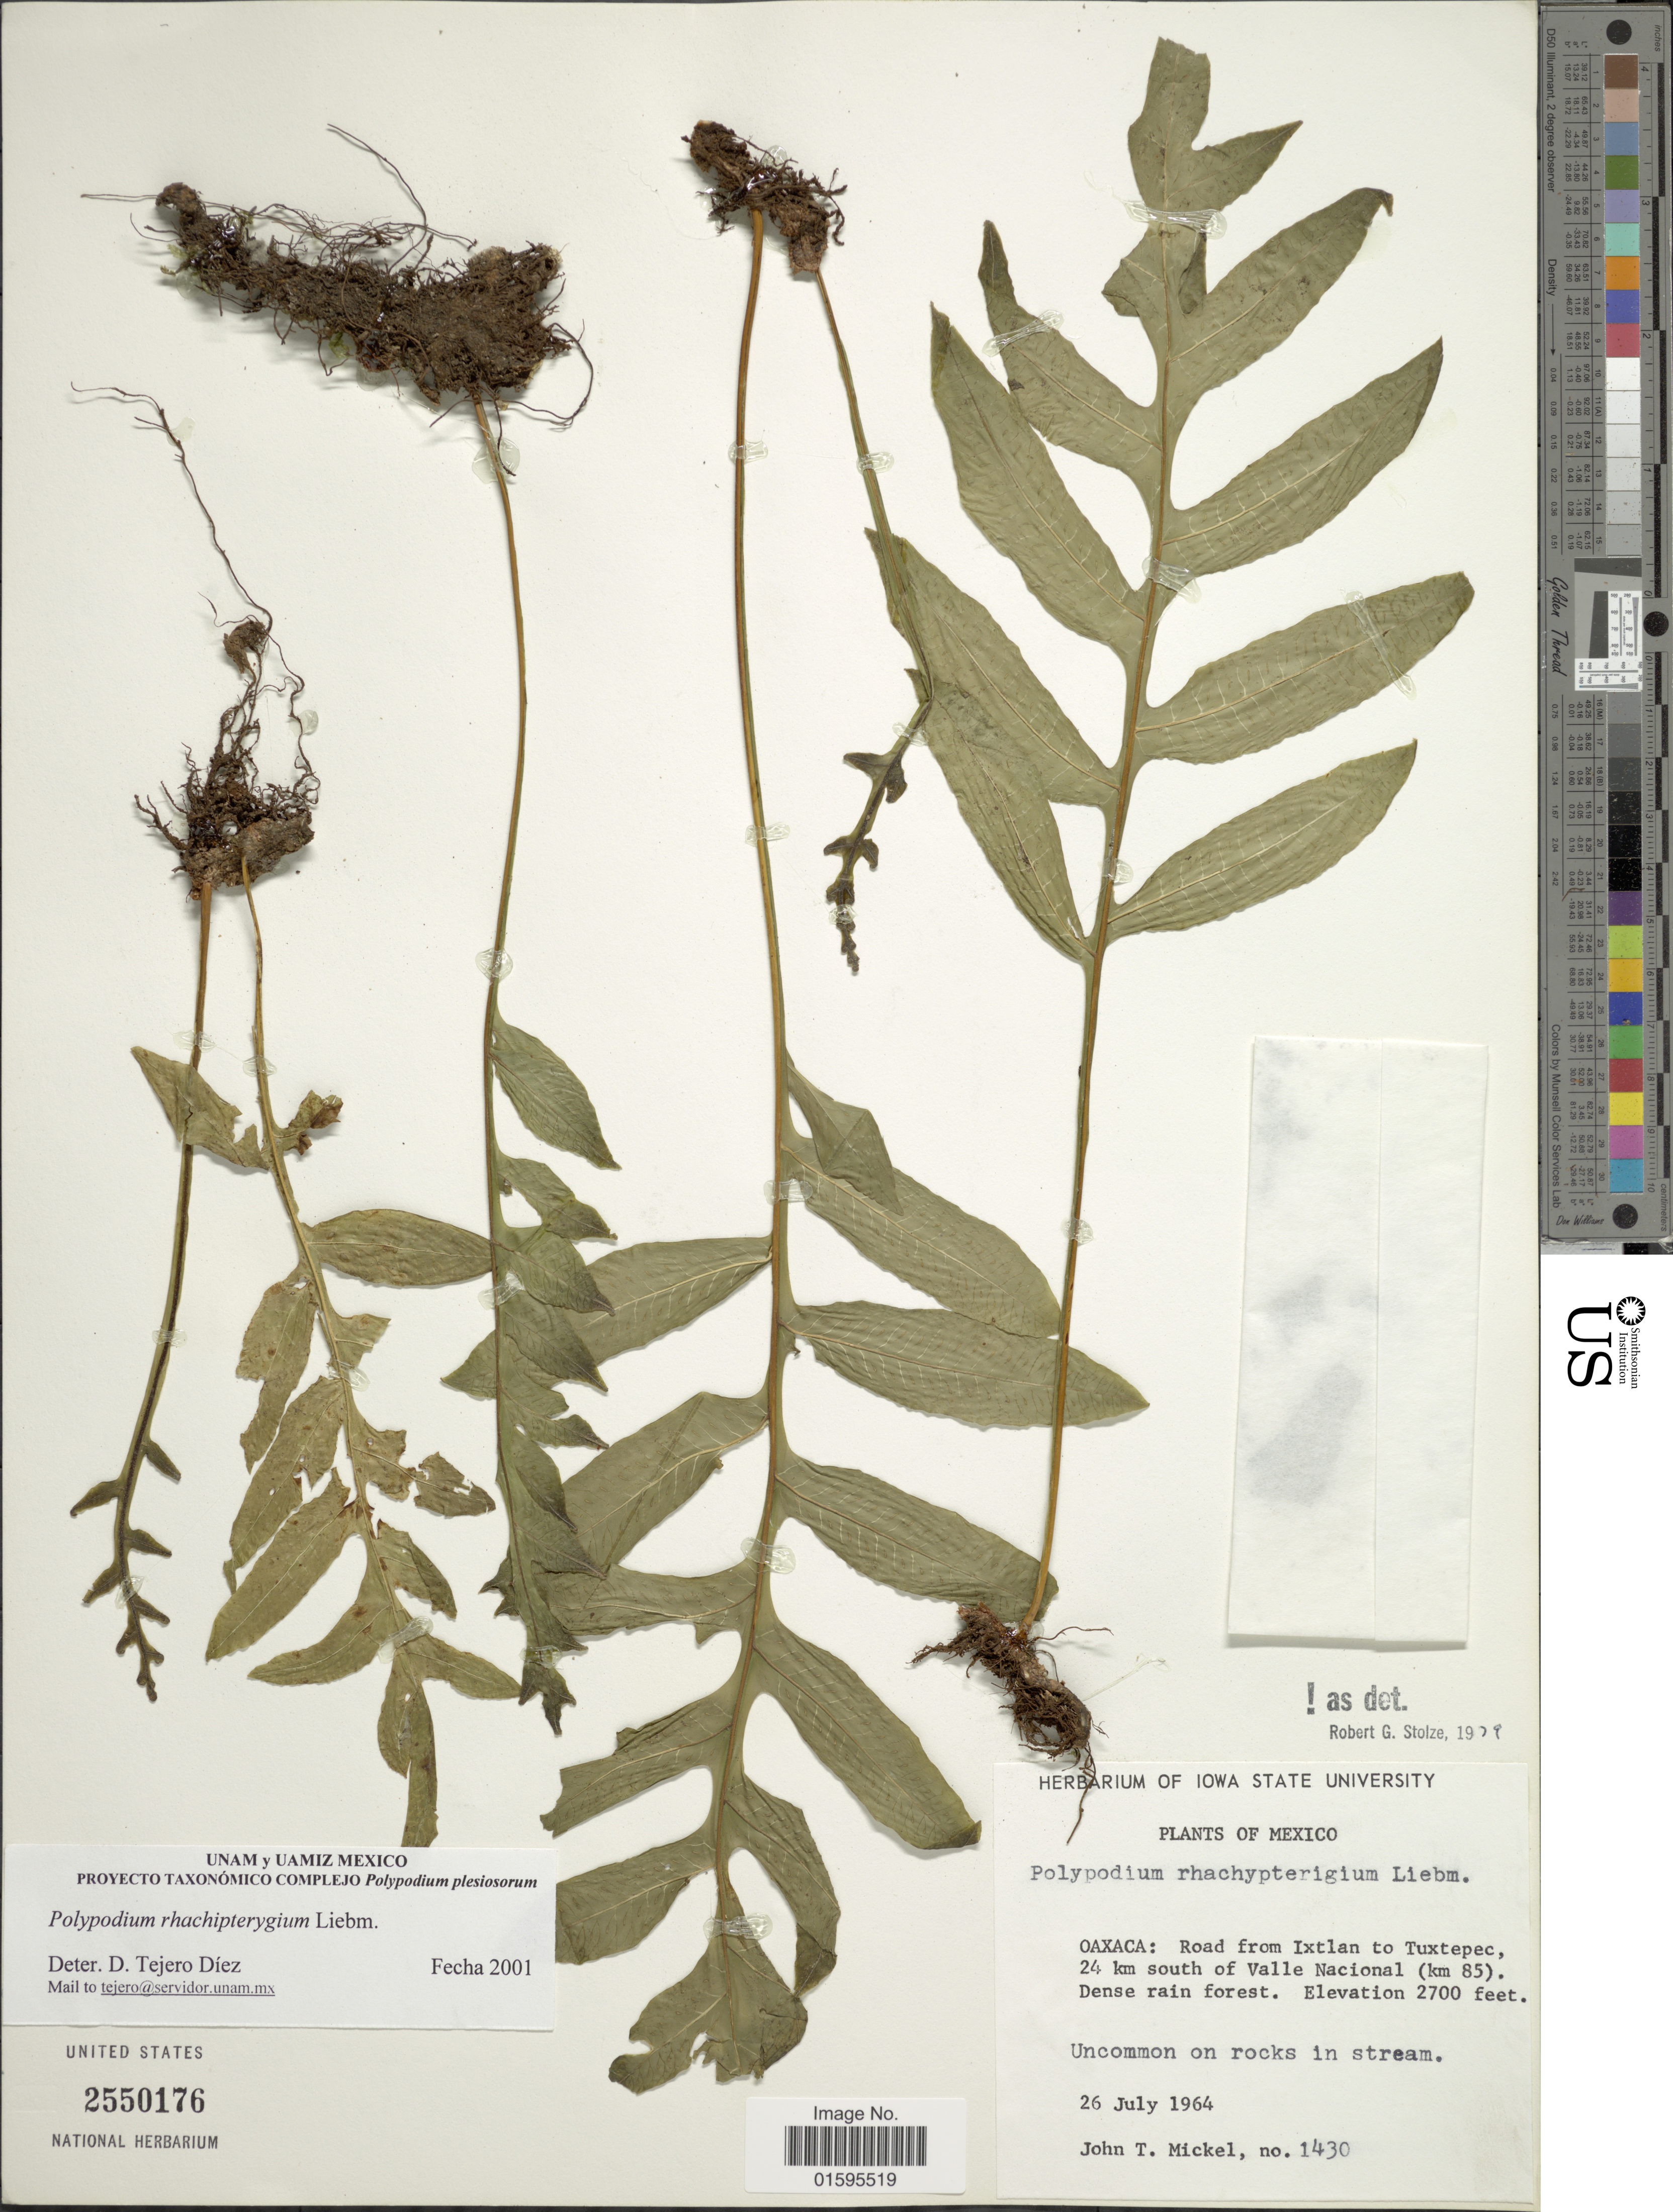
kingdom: Plantae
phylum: Tracheophyta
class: Polypodiopsida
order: Polypodiales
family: Polypodiaceae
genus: Polypodium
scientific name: Polypodium rhachipterygium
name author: Liebm.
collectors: J. T. Mickel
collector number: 1430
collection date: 1964-07-26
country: Mexico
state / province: Oaxaca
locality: Oaxaca: Road from Ixtlan to Tuxtepec, 24 km south of Valle Nacional (km 85)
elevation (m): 823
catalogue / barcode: US 2550176